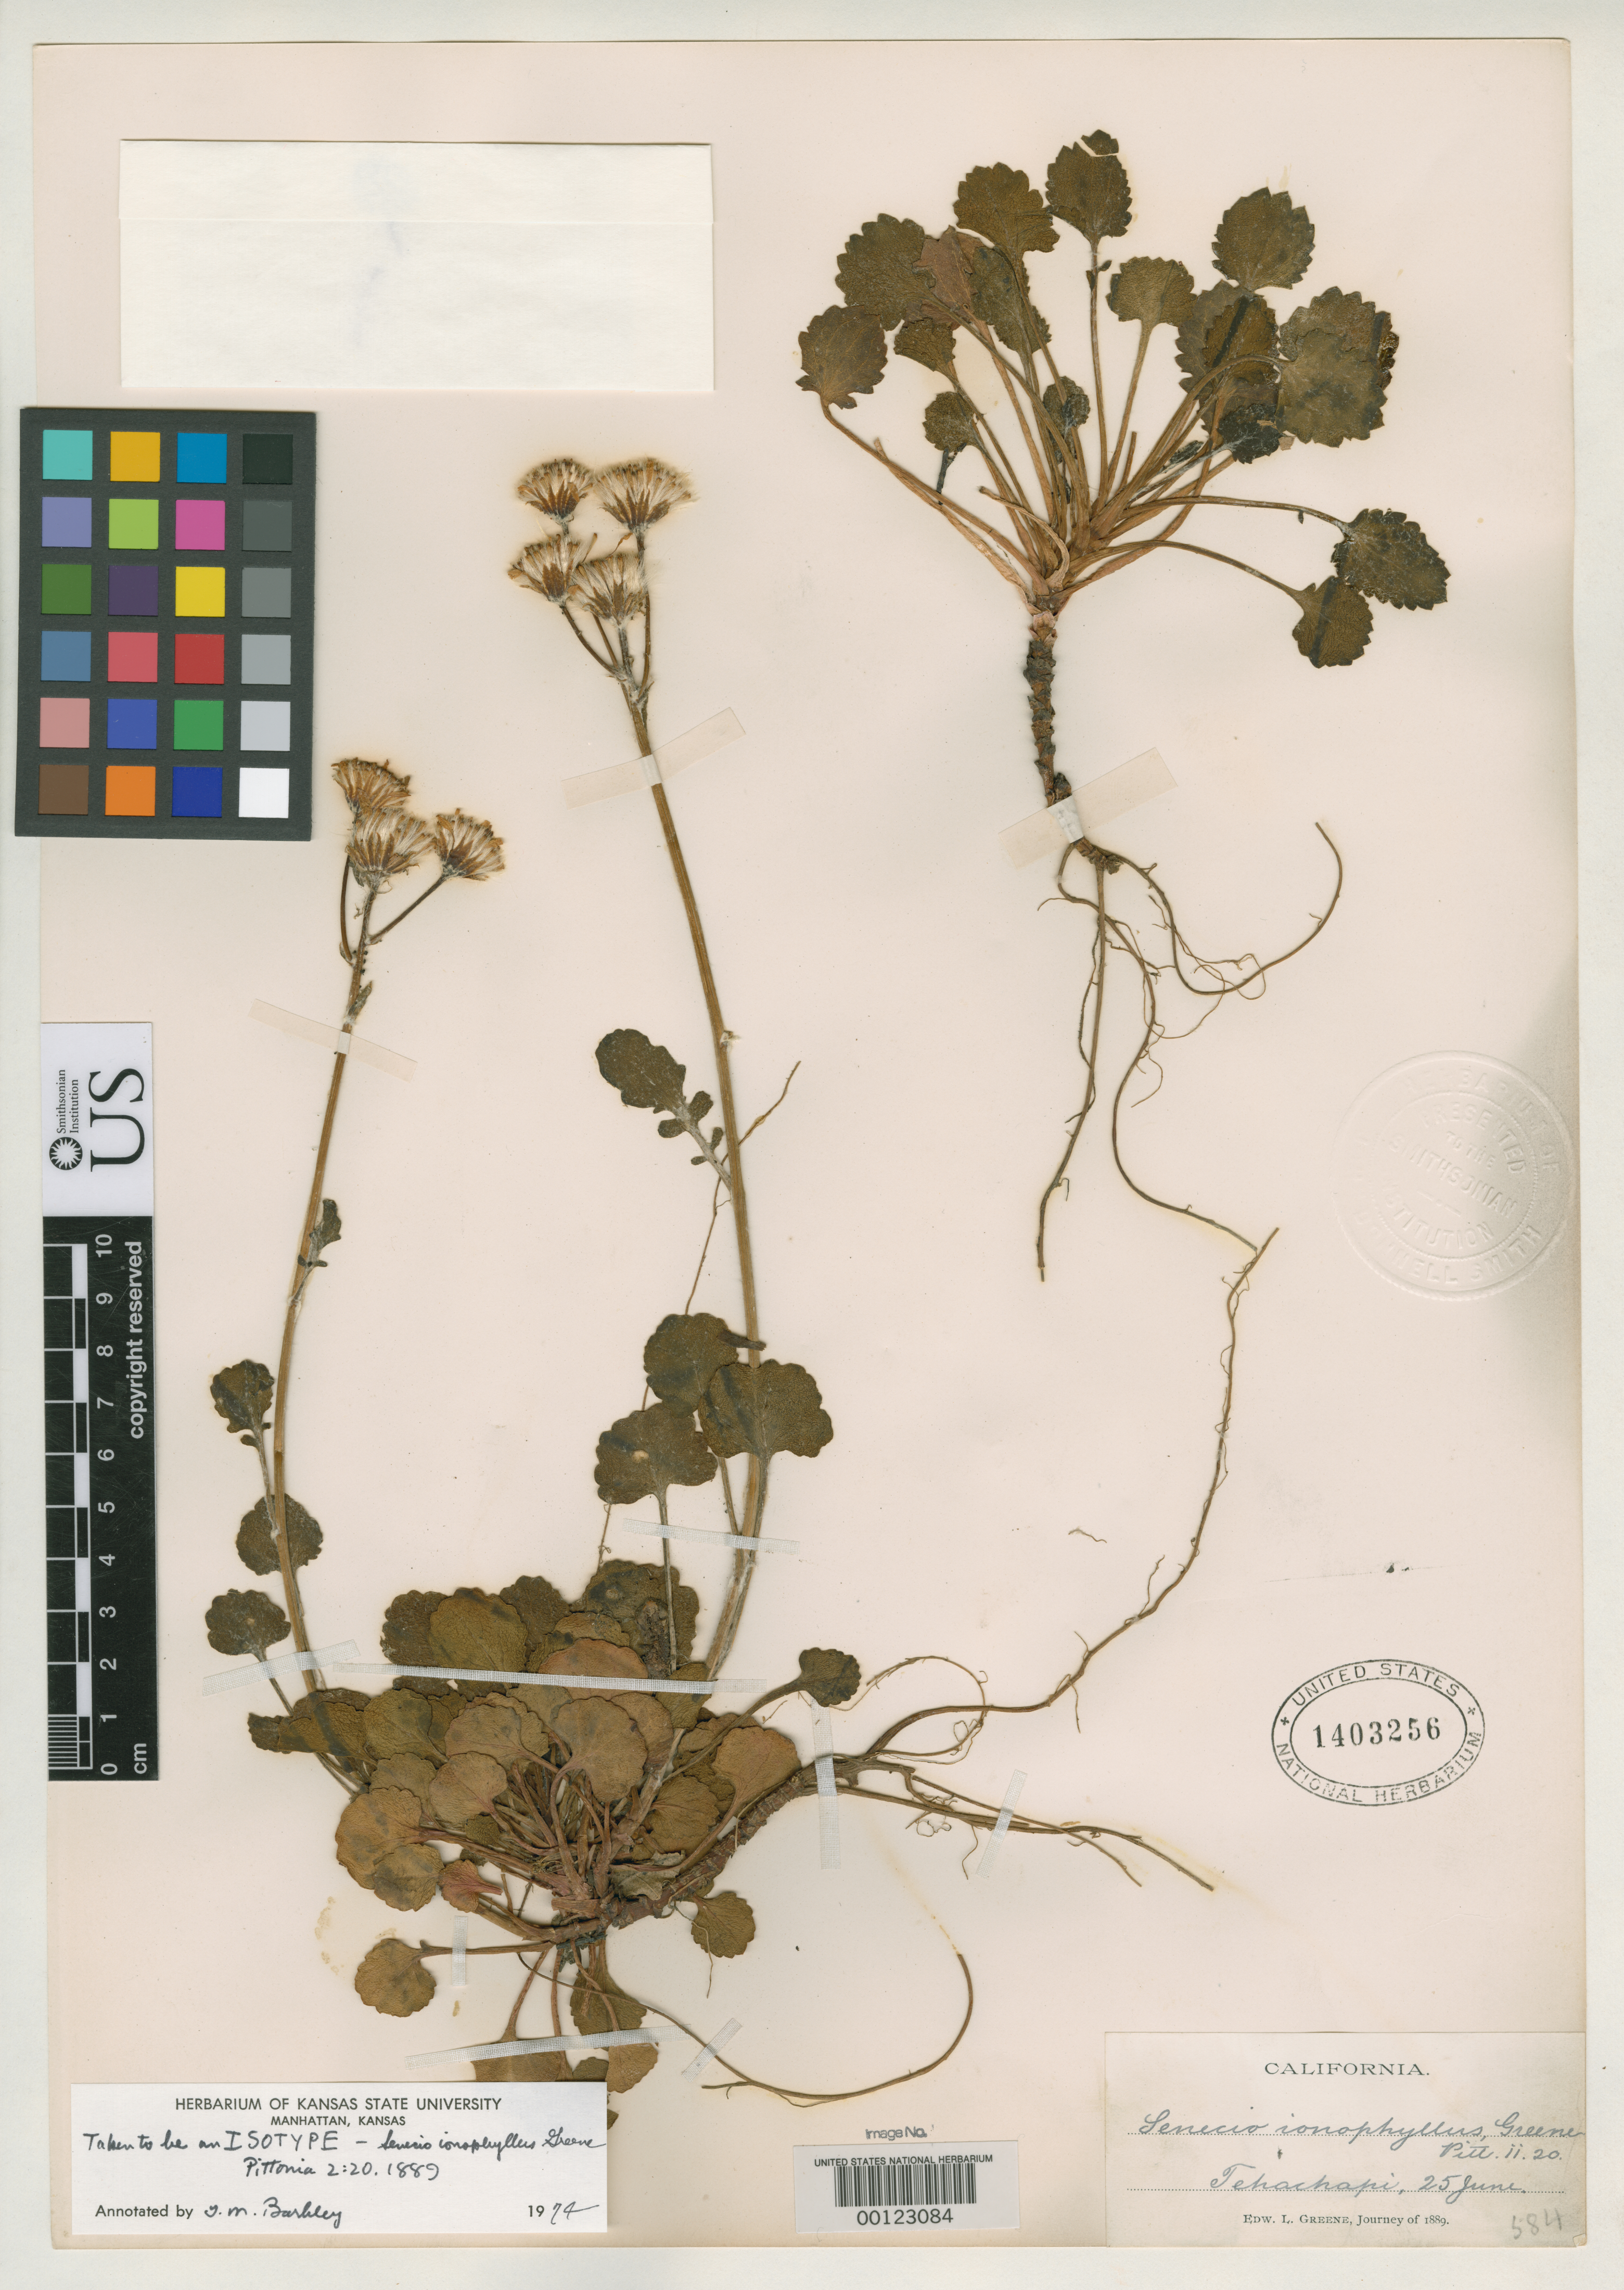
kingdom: Plantae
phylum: Tracheophyta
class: Magnoliopsida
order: Asterales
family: Asteraceae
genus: Senecio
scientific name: Senecio ionophyllus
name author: Greene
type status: Isotype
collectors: E. L. Greene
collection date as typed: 25 Jun 1889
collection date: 1889-06-25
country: United States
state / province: California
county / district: Kern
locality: Near summit of mountains south of Tehachapi.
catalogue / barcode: US 1403256